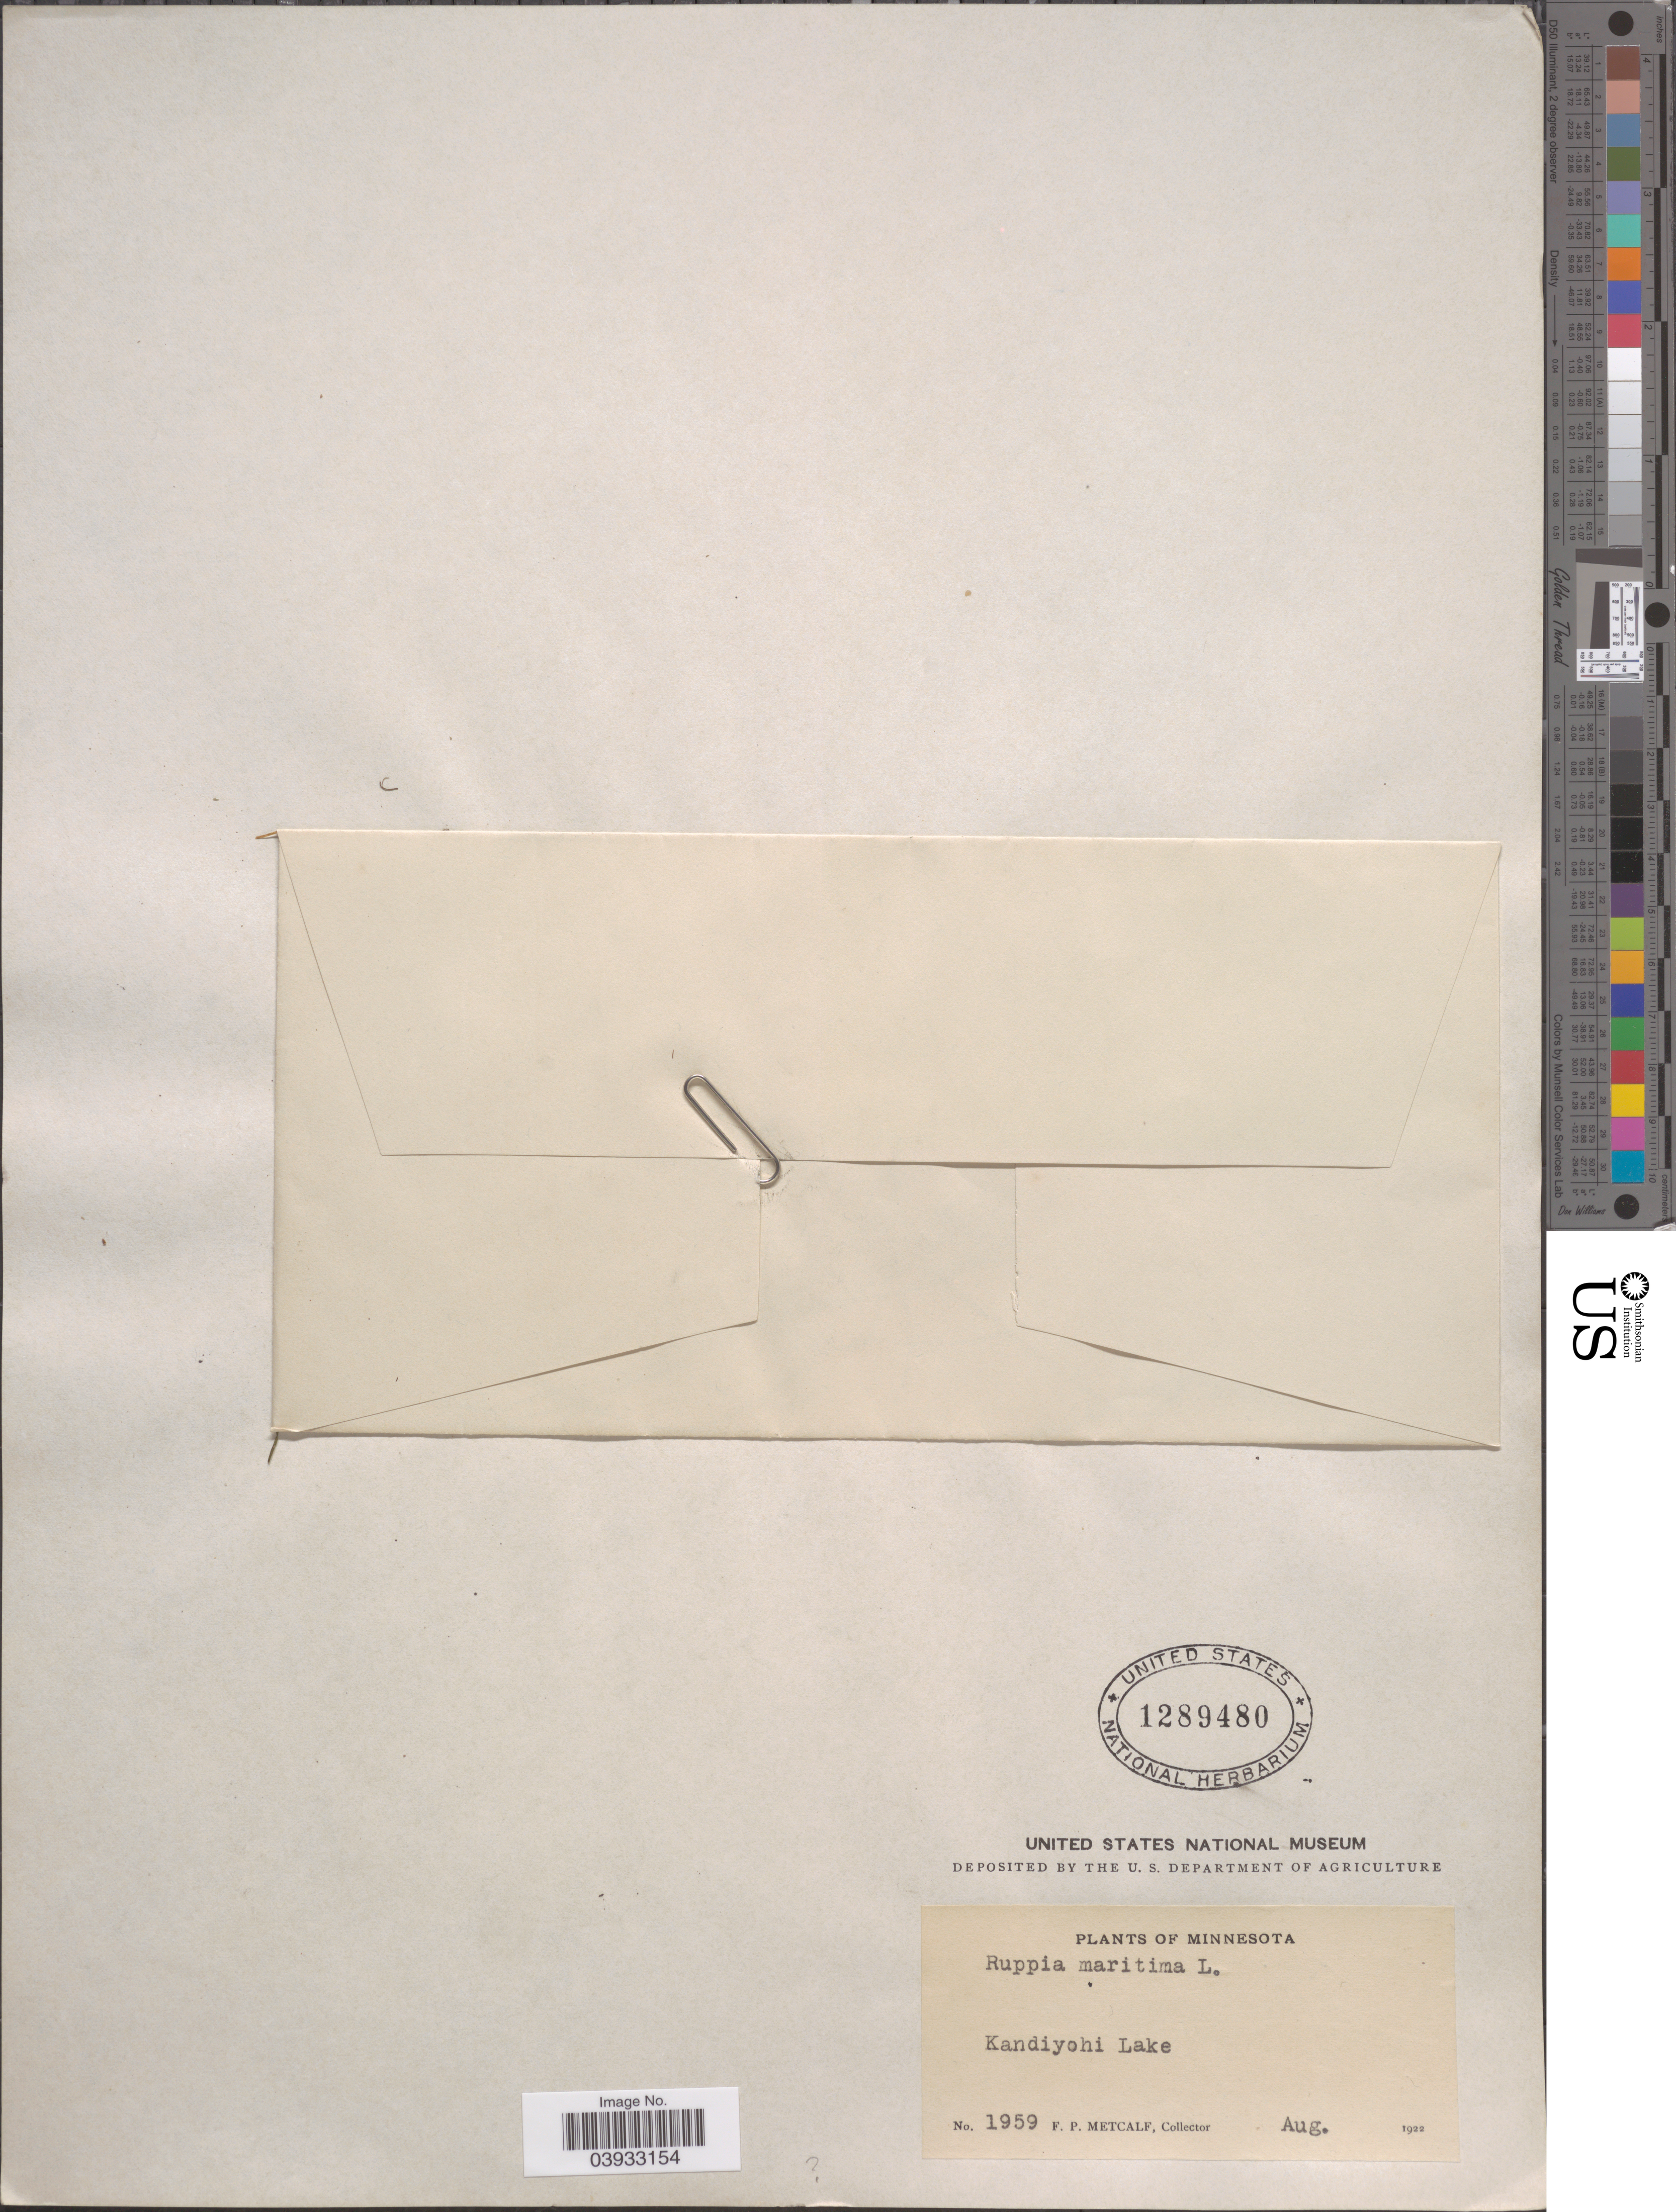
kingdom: Plantae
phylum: Tracheophyta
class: Liliopsida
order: Alismatales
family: Ruppiaceae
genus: Ruppia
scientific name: Ruppia maritima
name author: L.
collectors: F. Metcalf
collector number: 1959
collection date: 1922-08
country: United States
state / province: Minnesota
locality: Kandiyohi Lake.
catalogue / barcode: US 1289480